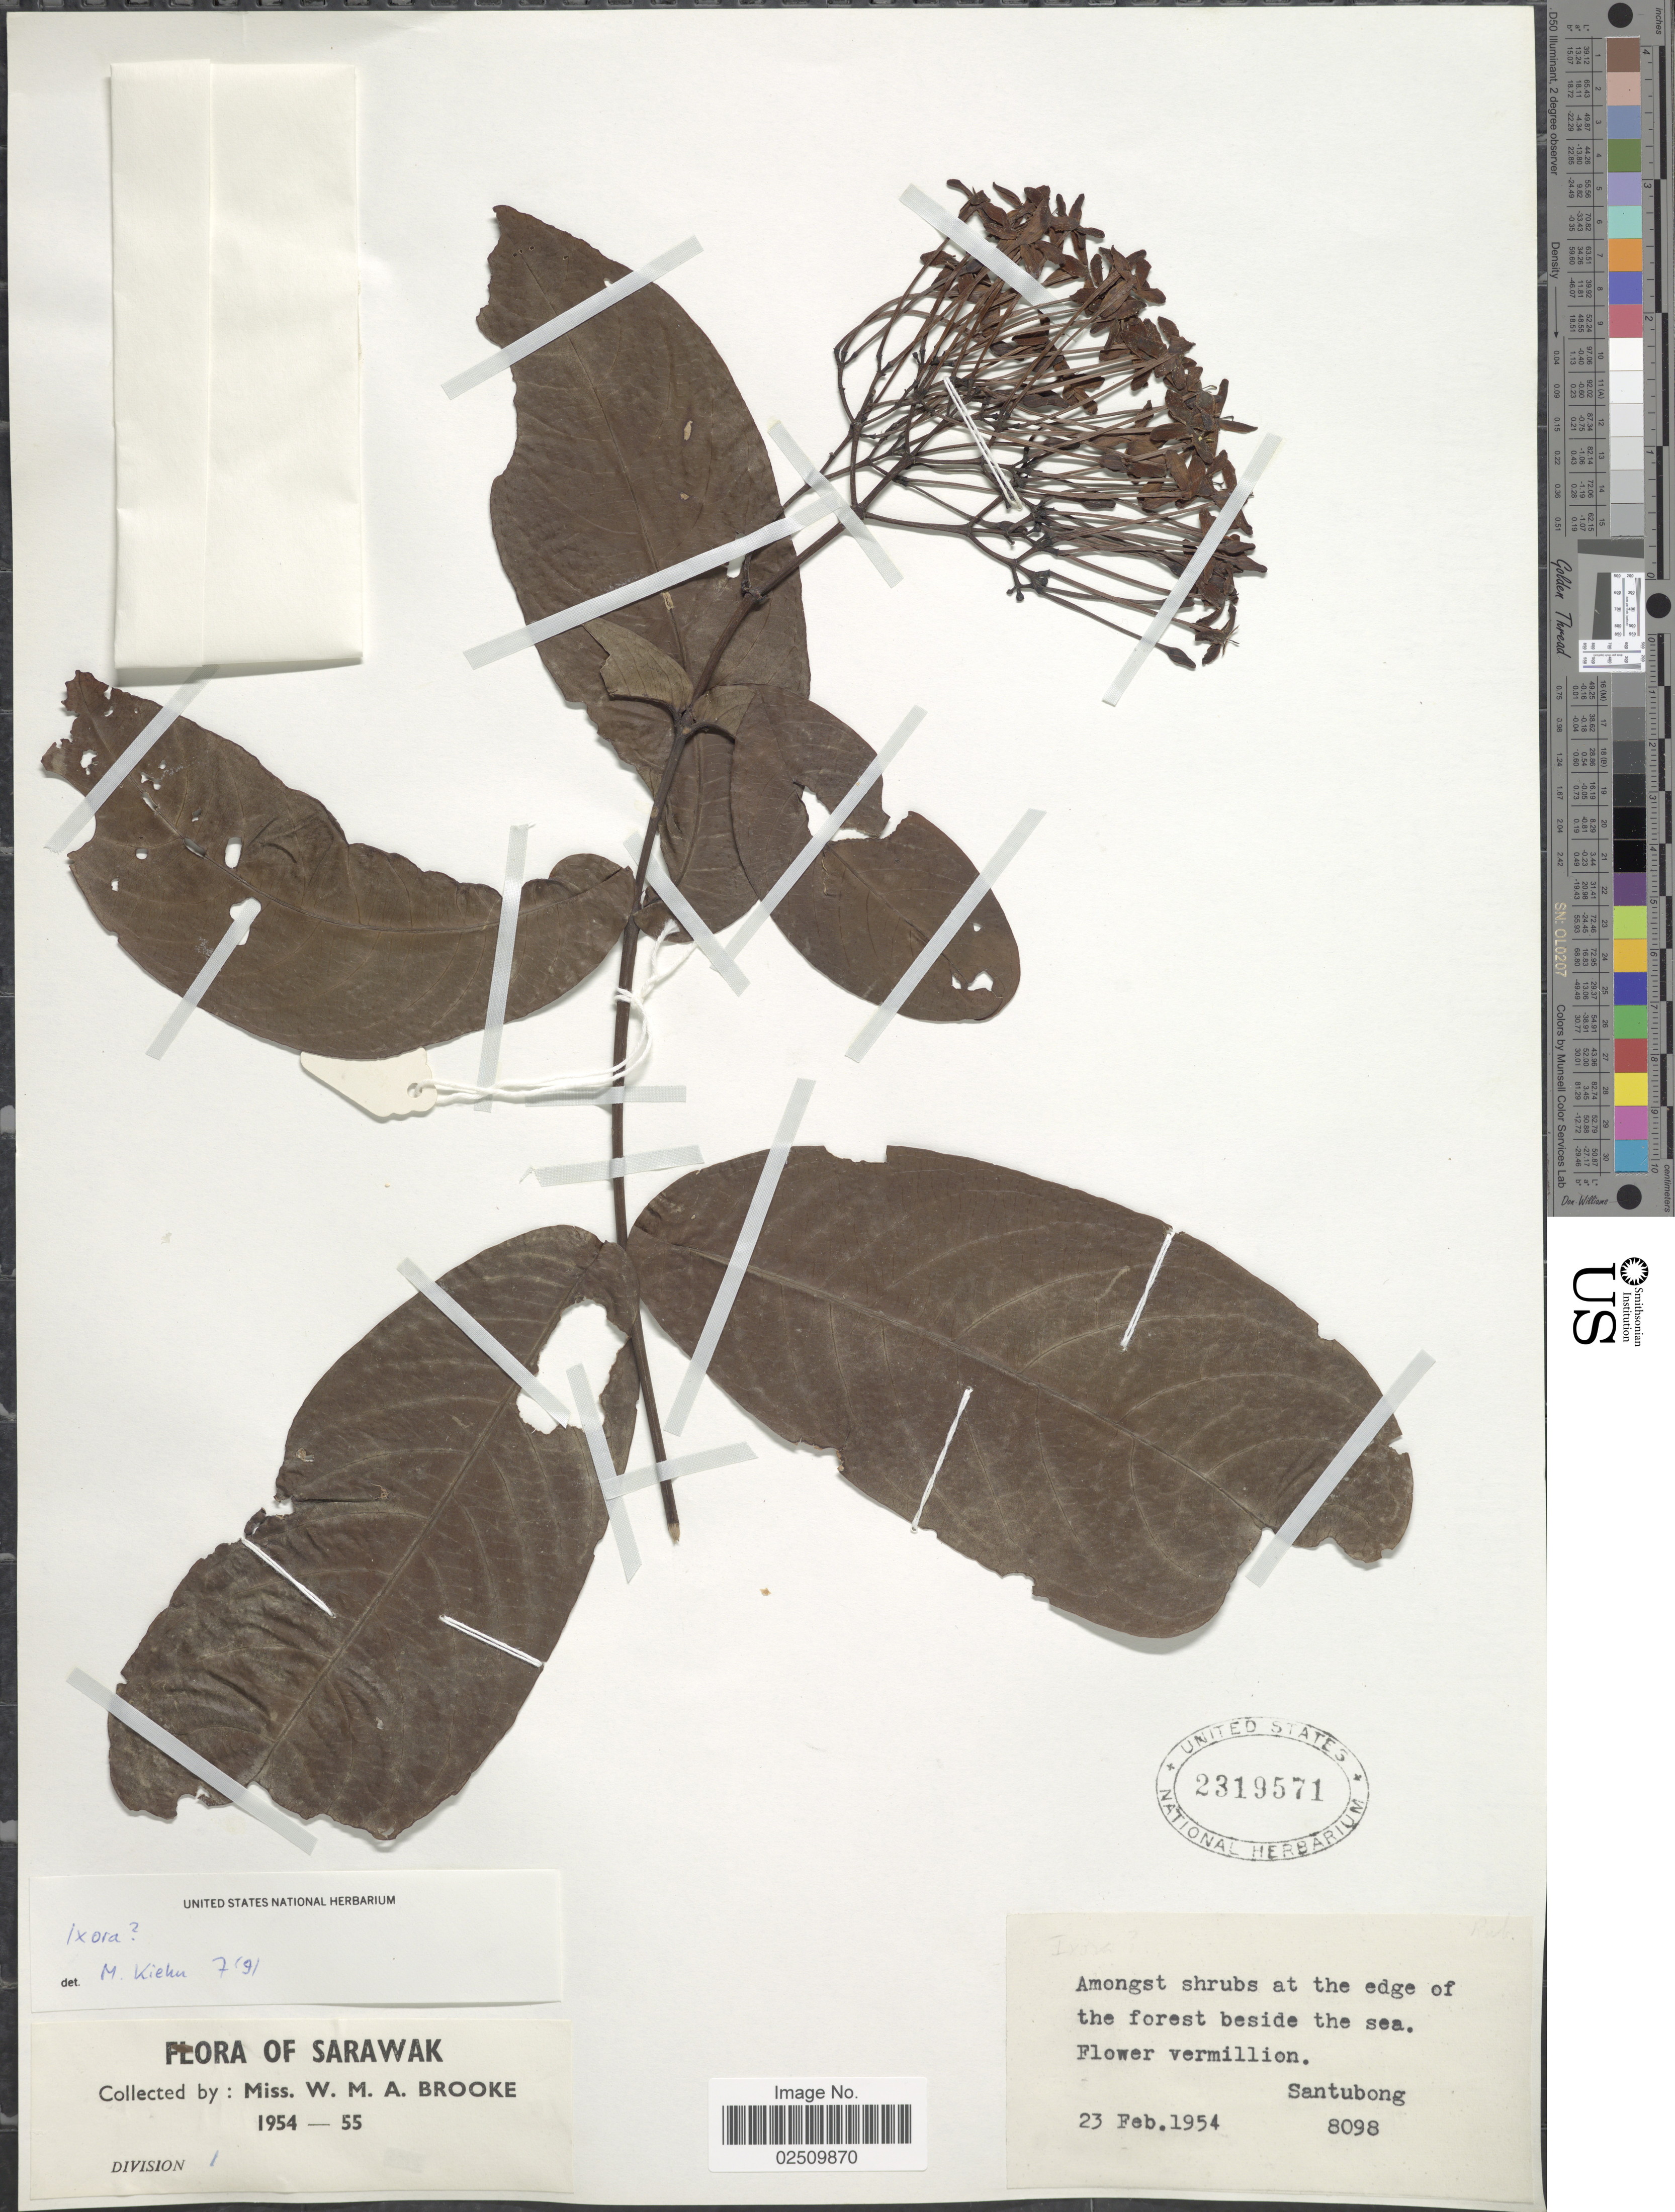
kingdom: Plantae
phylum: Tracheophyta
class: Magnoliopsida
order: Gentianales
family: Rubiaceae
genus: Ixora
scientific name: Ixora sp.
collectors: W. Brooke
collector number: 8098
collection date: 1954-02-23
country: Malaysia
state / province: Sarawak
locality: Among shrubs at the edge of the forest beside the sea. Flower vermillion. Santubong. Division 1.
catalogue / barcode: US 2319571